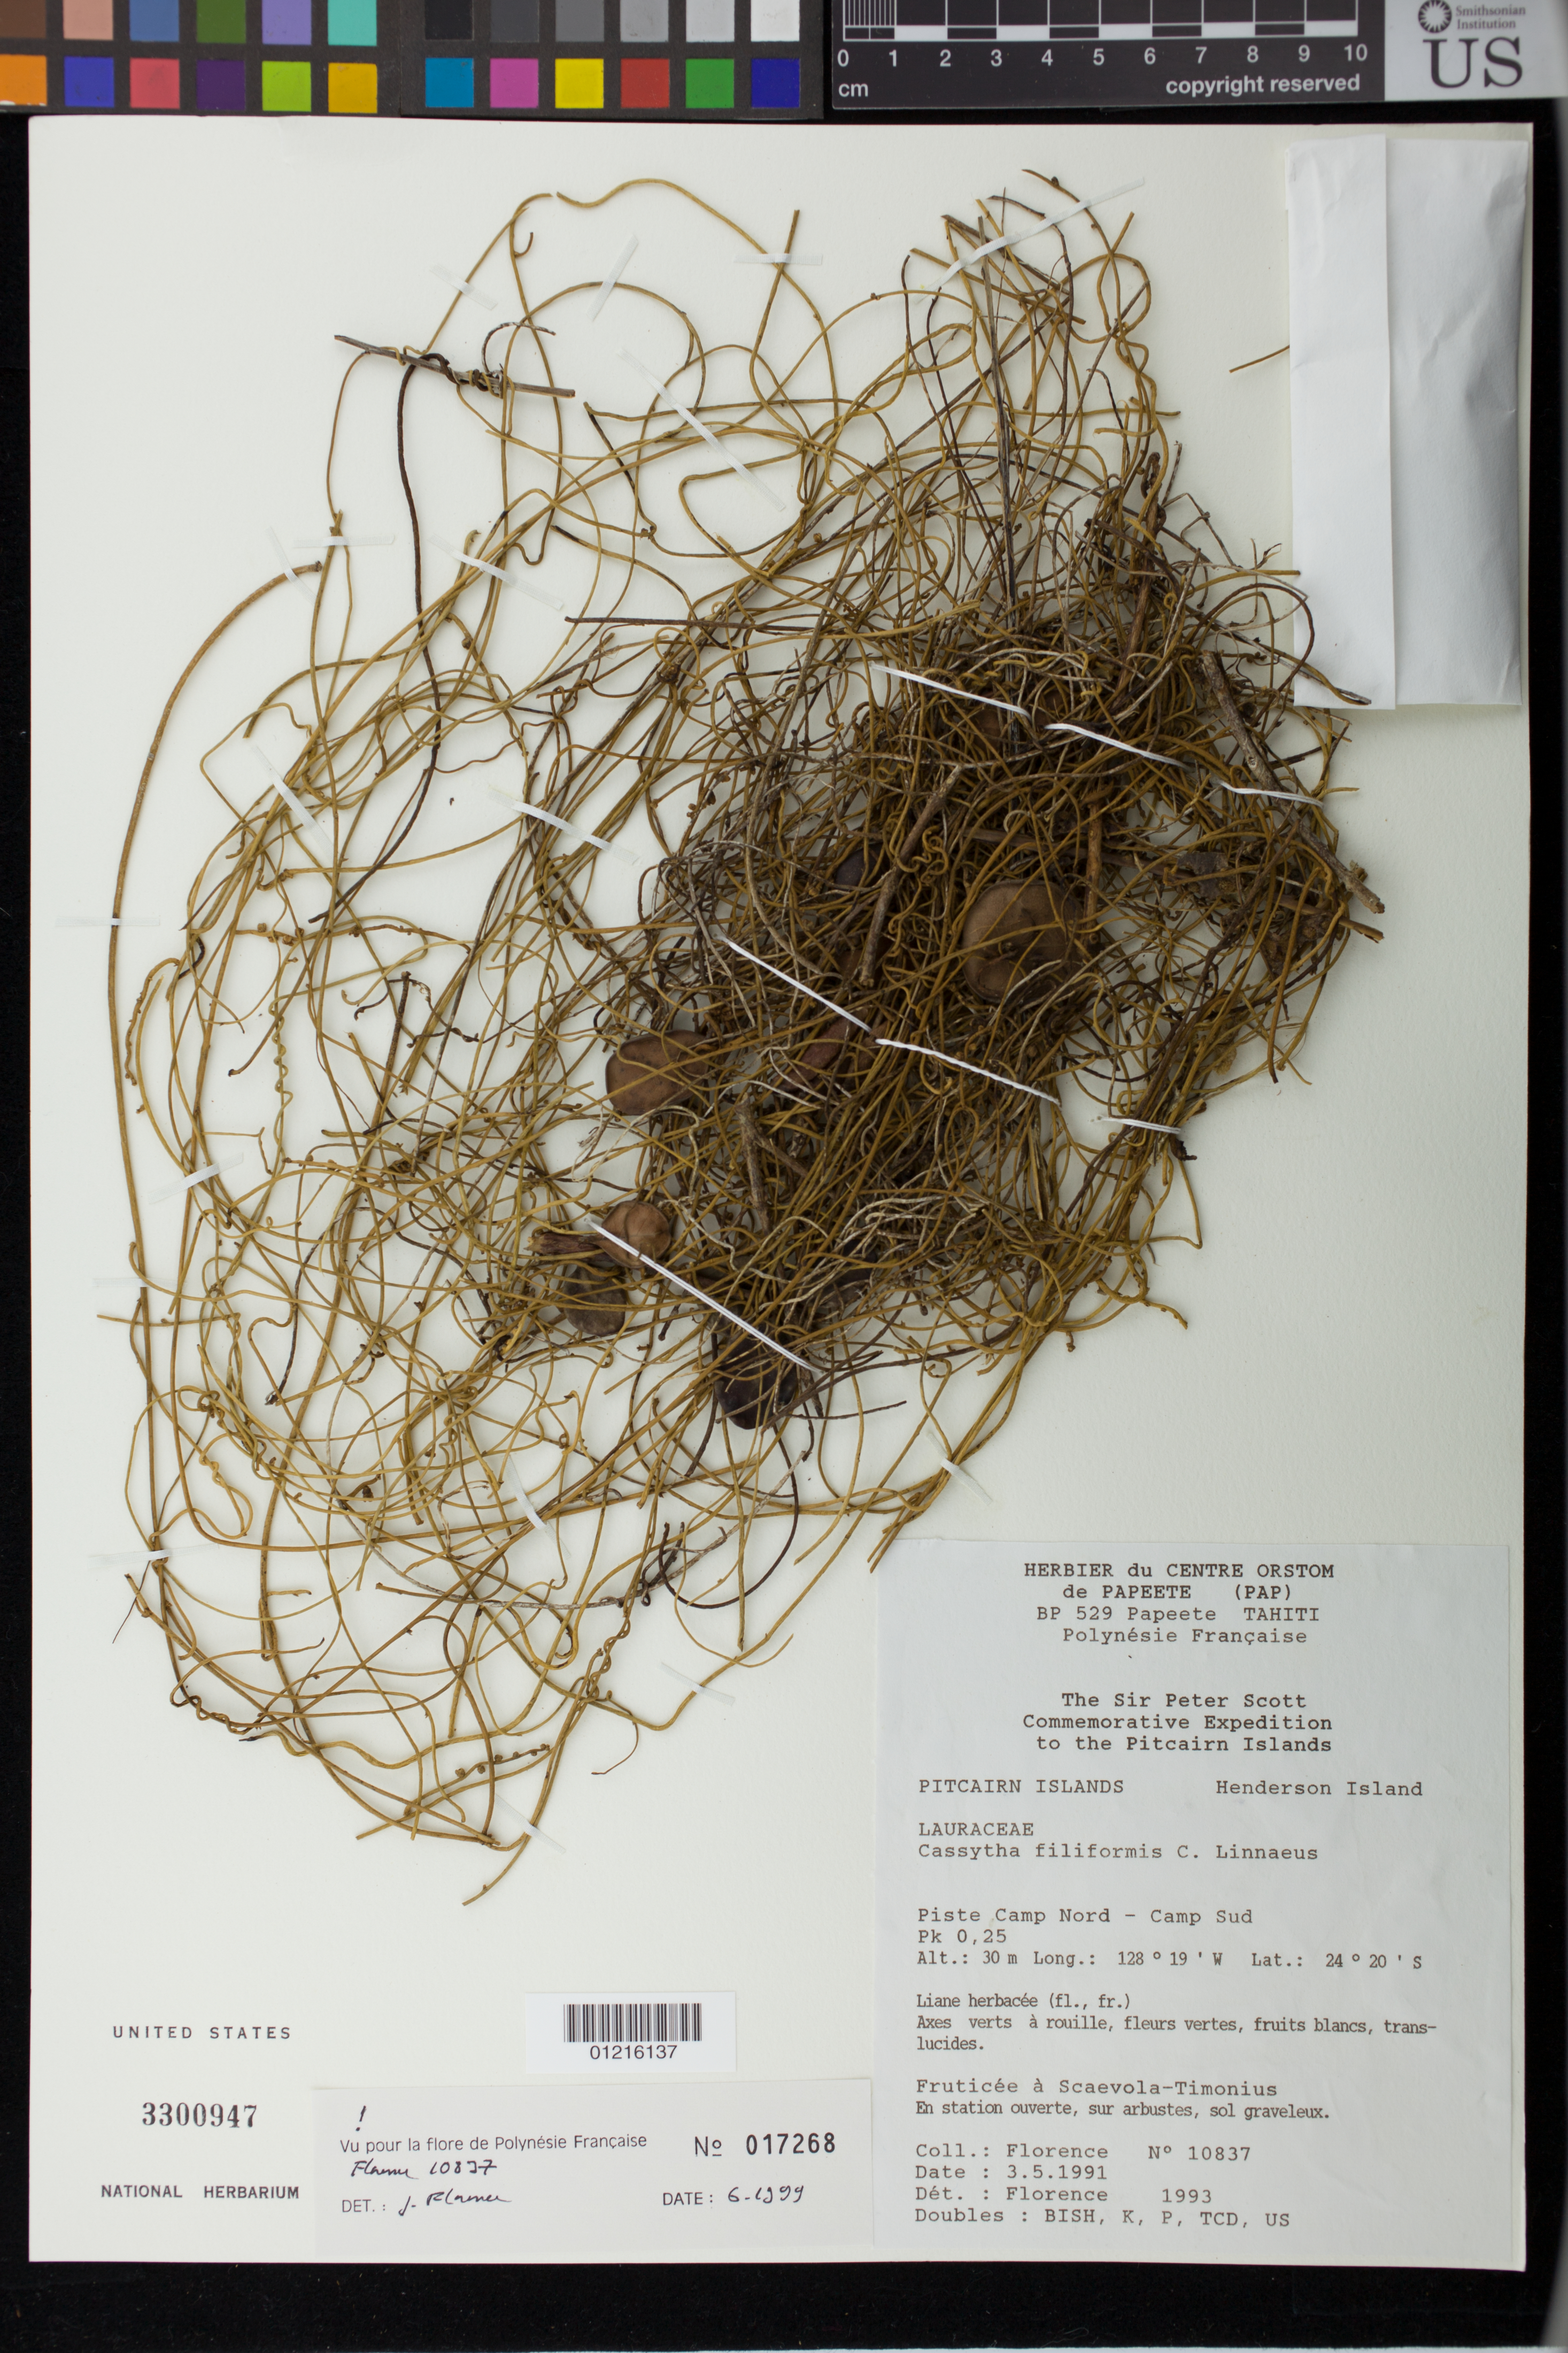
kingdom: Plantae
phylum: Tracheophyta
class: Magnoliopsida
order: Laurales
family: Lauraceae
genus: Cassytha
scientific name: Cassytha filiformis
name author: L.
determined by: Florence, J.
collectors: J. Florence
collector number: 10837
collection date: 1991-05-03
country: Pitcairn Islands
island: Henderson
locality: Piste Camp Nord - Camp Sud, Pk 0.25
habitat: En station oucerte,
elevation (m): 30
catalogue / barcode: US 3300947